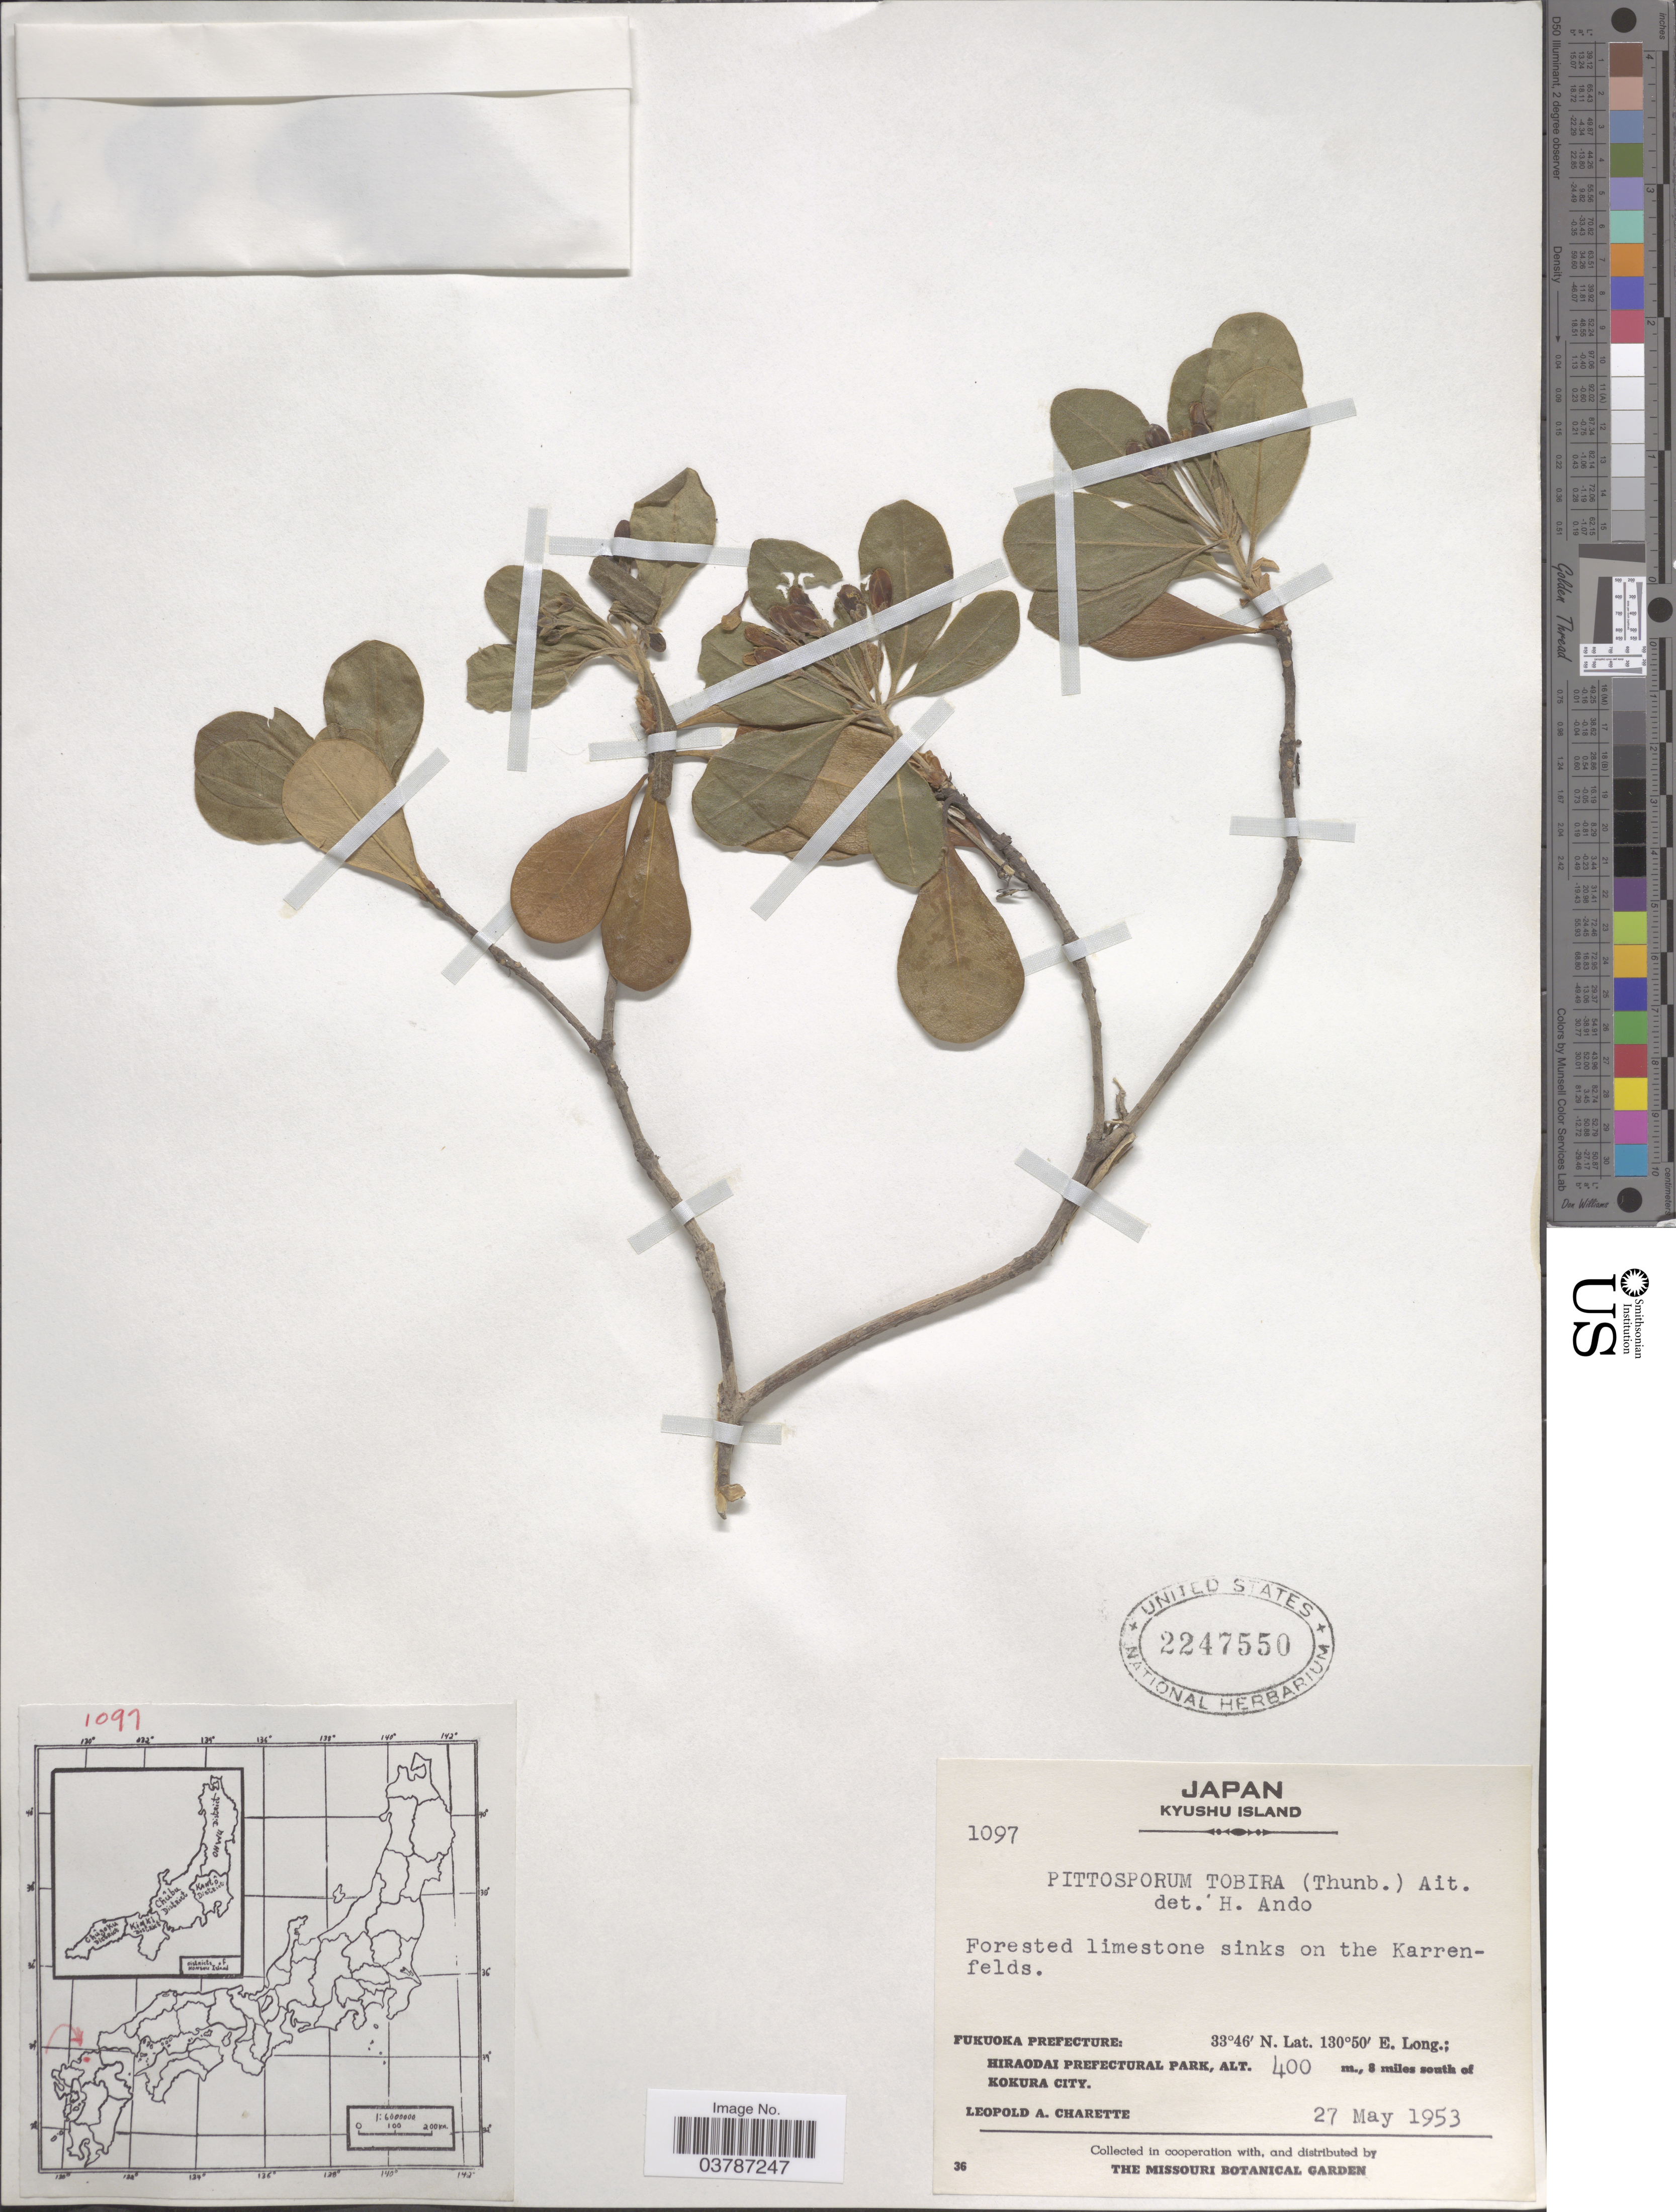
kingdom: Plantae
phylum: Tracheophyta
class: Magnoliopsida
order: Apiales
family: Pittosporaceae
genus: Pittosporum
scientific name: Pittosporum tobira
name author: (Thunb.) W.T. Aiton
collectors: L. A. Charette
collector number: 1097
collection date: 1953-05-27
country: Japan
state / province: Hukuoka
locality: Kyushu Island. Forested limestone sinks on the Karrenfelds. Fukuoka Prefecture: Hiraodai Prefectural Park, 8 miles south of Kokura City.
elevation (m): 400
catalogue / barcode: US 2247550